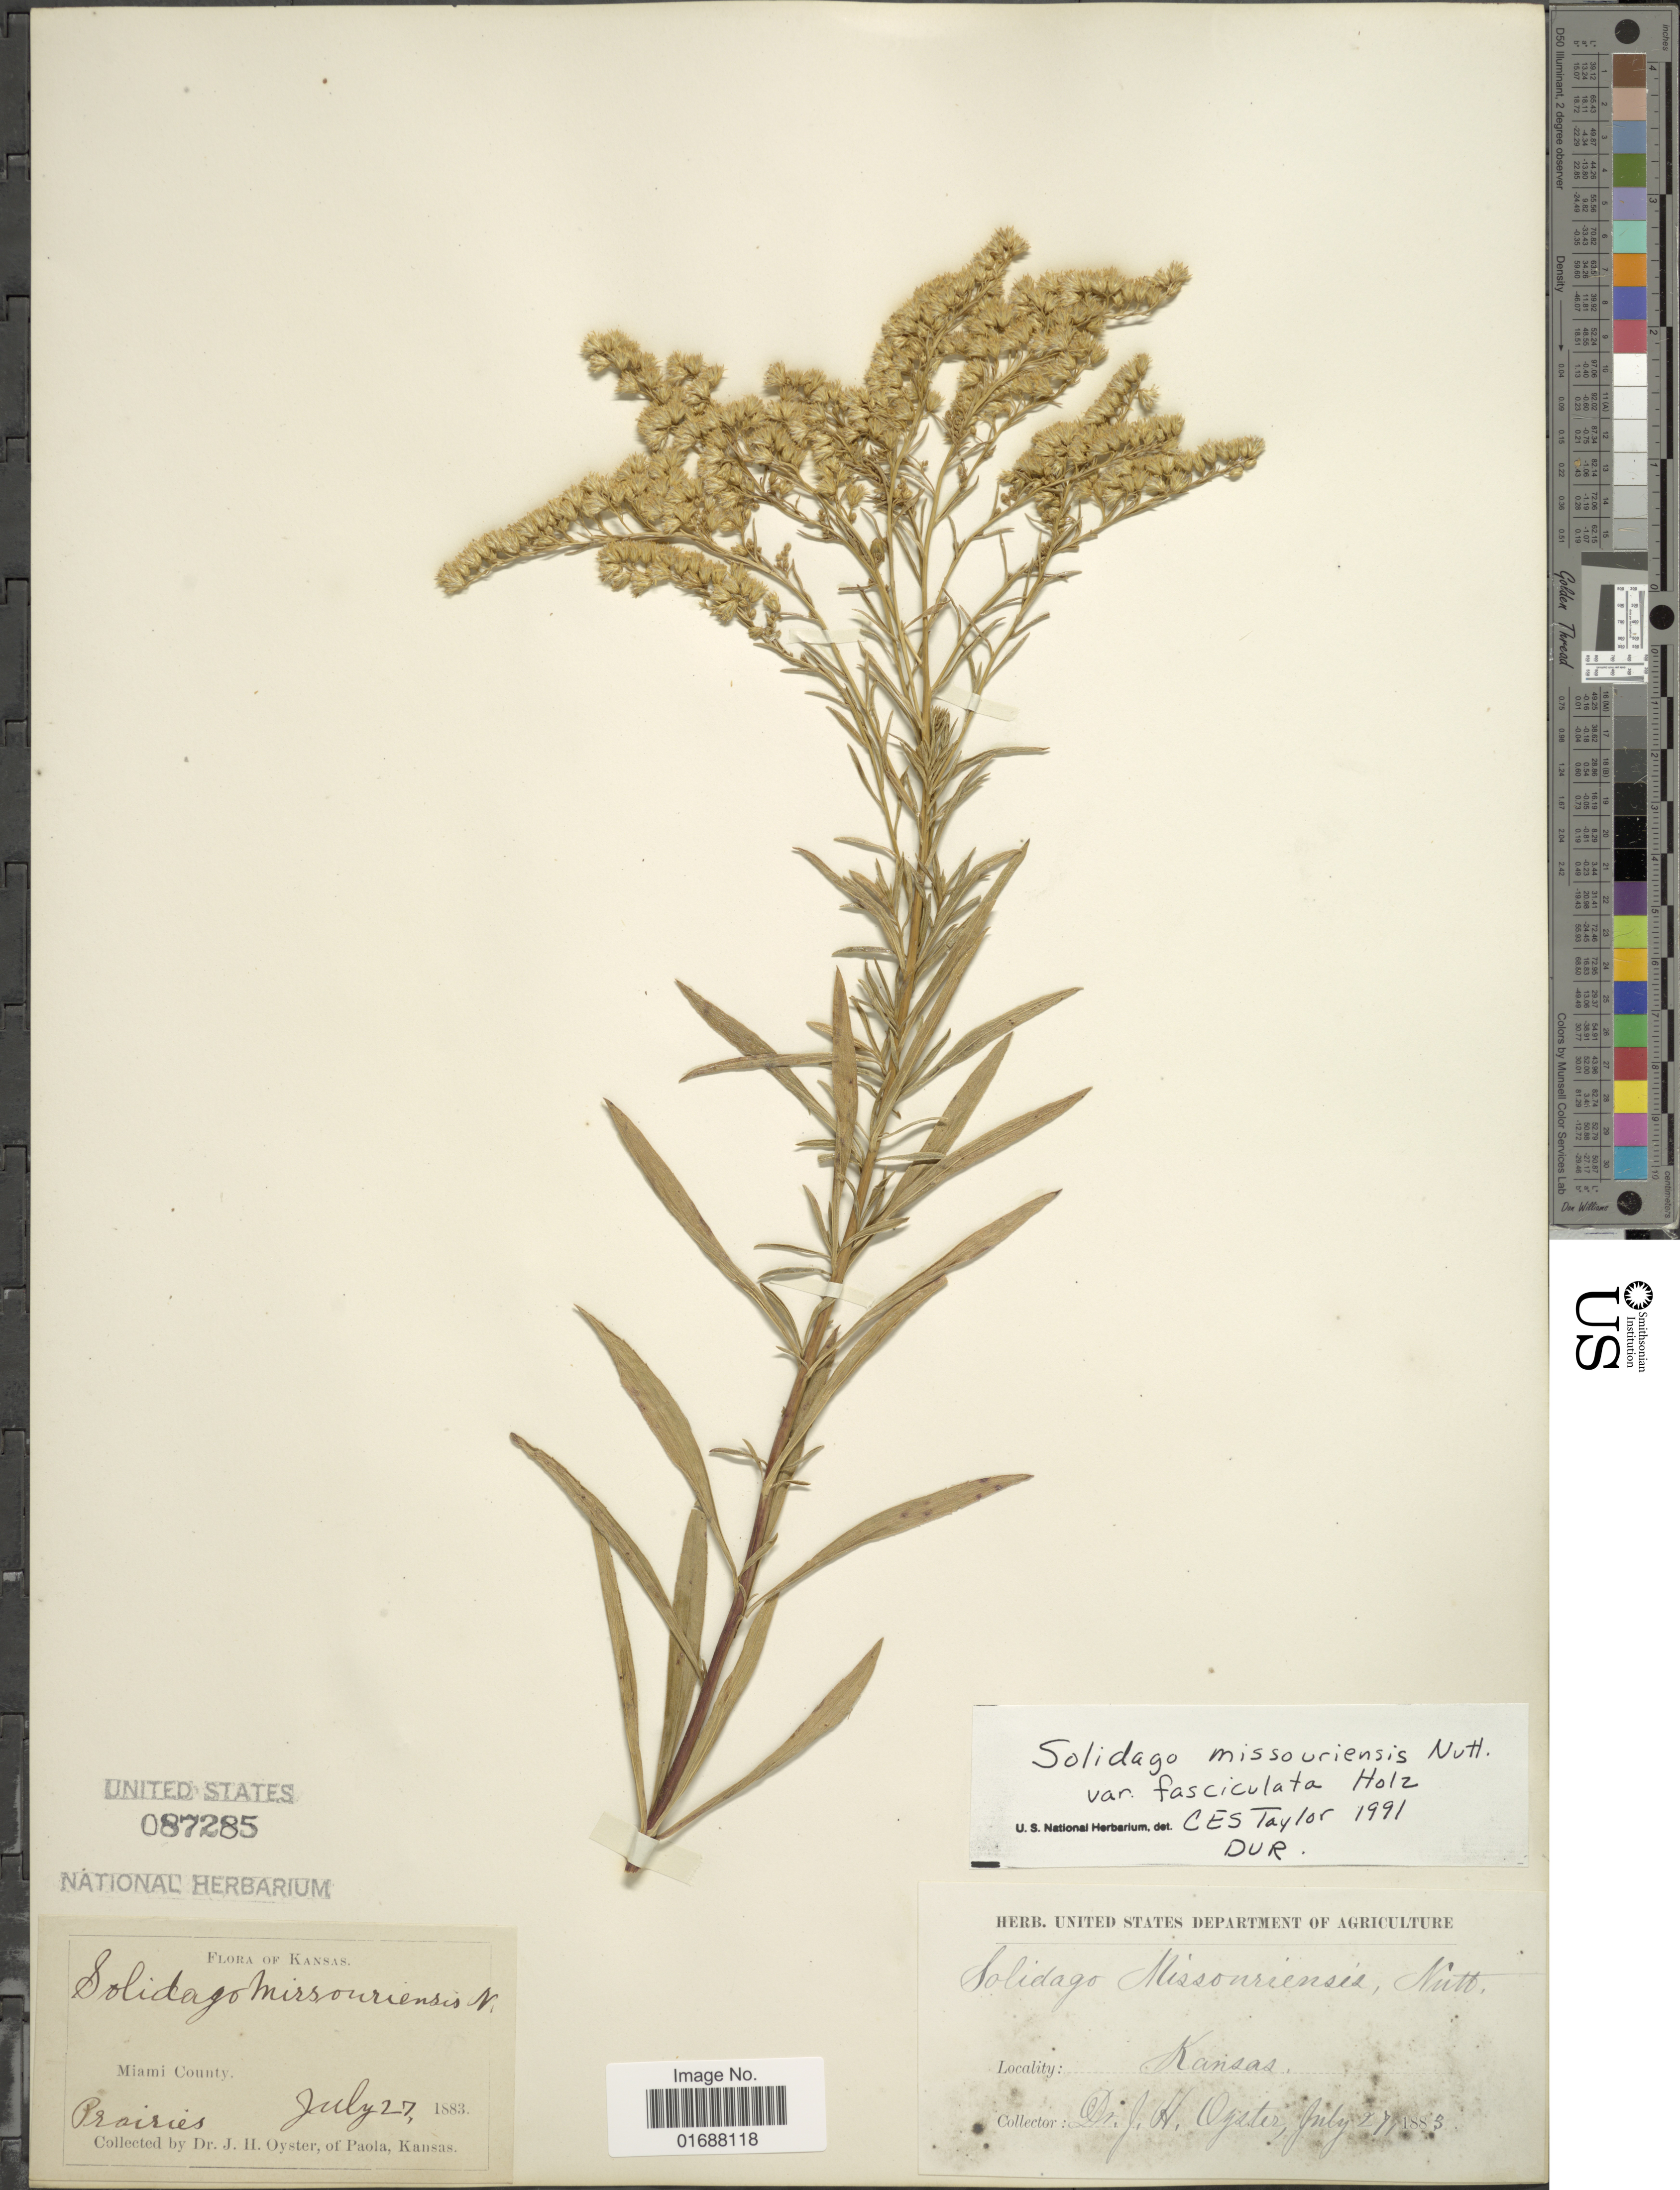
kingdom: Plantae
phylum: Tracheophyta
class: Magnoliopsida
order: Asterales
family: Asteraceae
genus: Solidago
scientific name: Solidago missouriensis var. fasciculata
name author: Holz.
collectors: J. H. Oyster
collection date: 1883-07-27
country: United States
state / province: Kansas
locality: Miami County, Kansas.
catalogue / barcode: US 87285